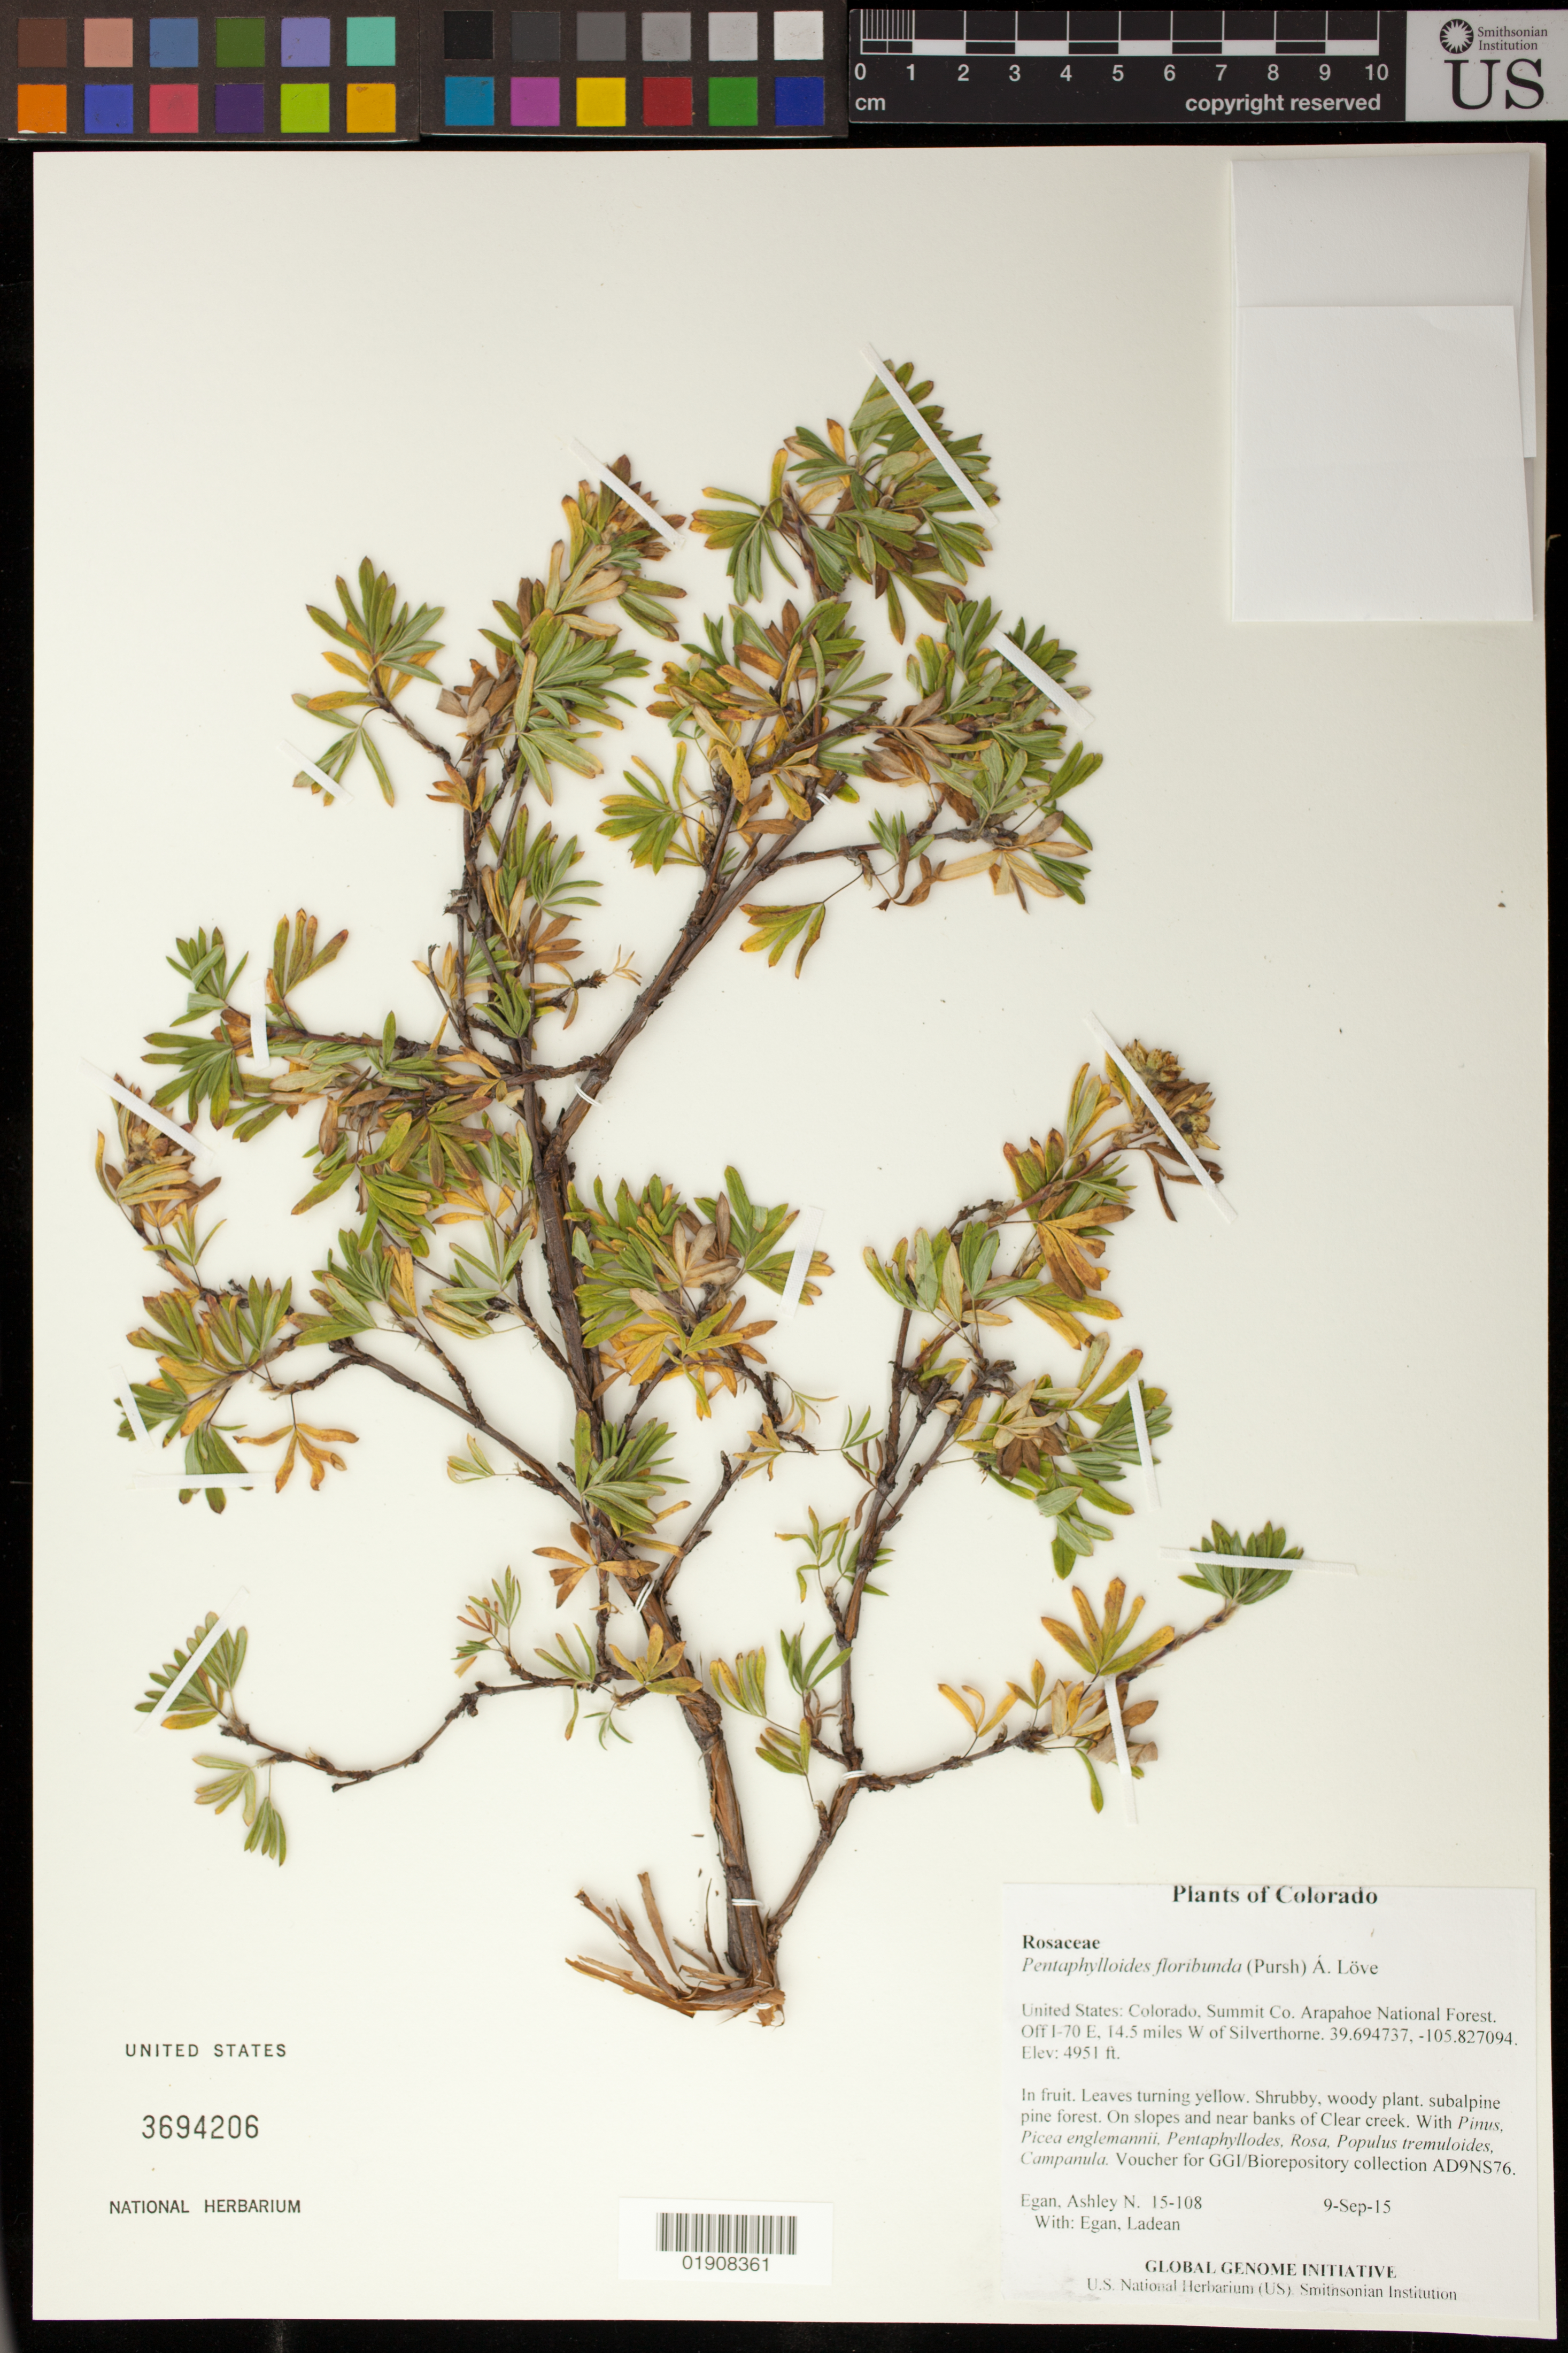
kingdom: Plantae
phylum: Tracheophyta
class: Magnoliopsida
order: Rosales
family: Rosaceae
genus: Dasiphora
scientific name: Dasiphora fruticosa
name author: (L.) Rydb.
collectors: A. N. Egan & L. Egan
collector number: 15-108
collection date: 2015-09-09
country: United States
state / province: Colorado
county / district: Summit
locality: Arapahoe National Forest. Off I-70 E, 14.5 miles W of Silverthorne.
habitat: subalpine pine forest. On slopes and near banks of Clear creek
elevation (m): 1509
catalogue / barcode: US 3694206